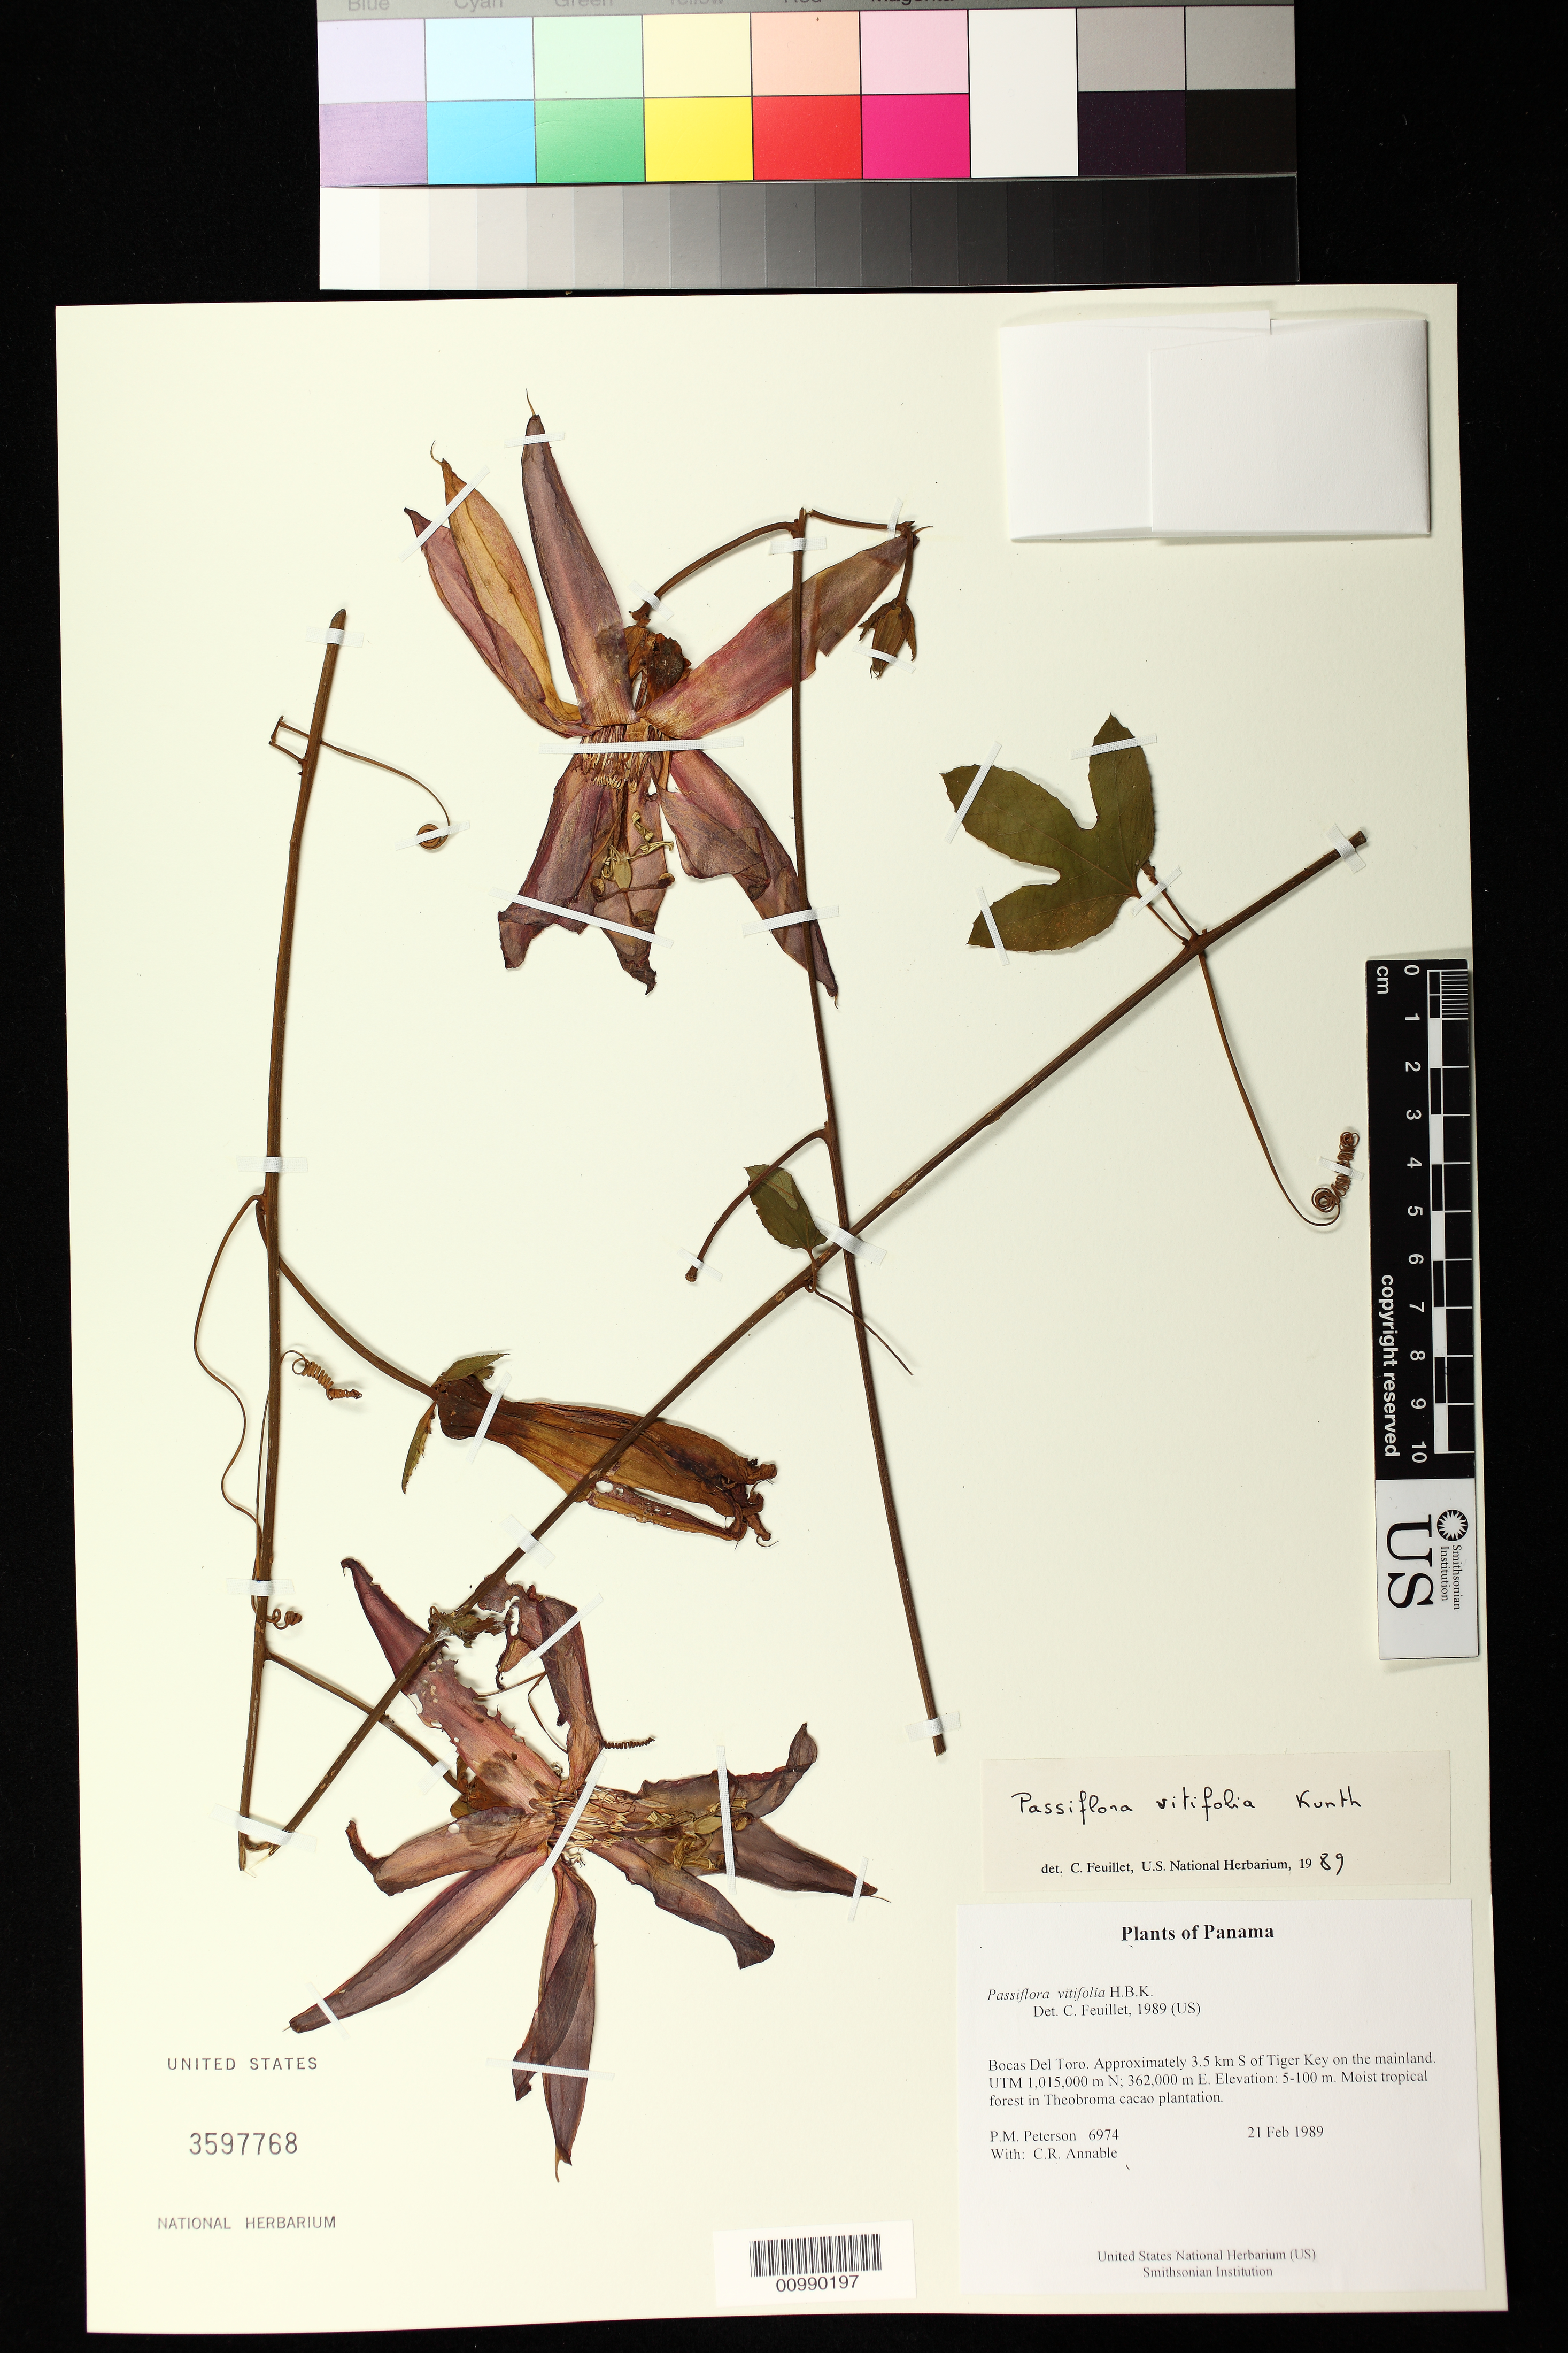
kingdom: Plantae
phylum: Tracheophyta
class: Magnoliopsida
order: Malpighiales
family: Passifloraceae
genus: Passiflora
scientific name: Passiflora vitifolia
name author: Kunth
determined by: Feuillet, C.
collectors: P. M. Peterson & C. R. Annable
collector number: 06974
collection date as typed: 21 Feb 1989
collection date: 1989-02-21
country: Panama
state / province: Bocas del Toro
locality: Approximately 3.5 km S of Tiger Key on the mainland. UTM 1,015,000 m N; 362,000 m E.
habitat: Moist tropical forest in Theobroma cacao plantation.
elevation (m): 5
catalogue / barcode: US 3597768